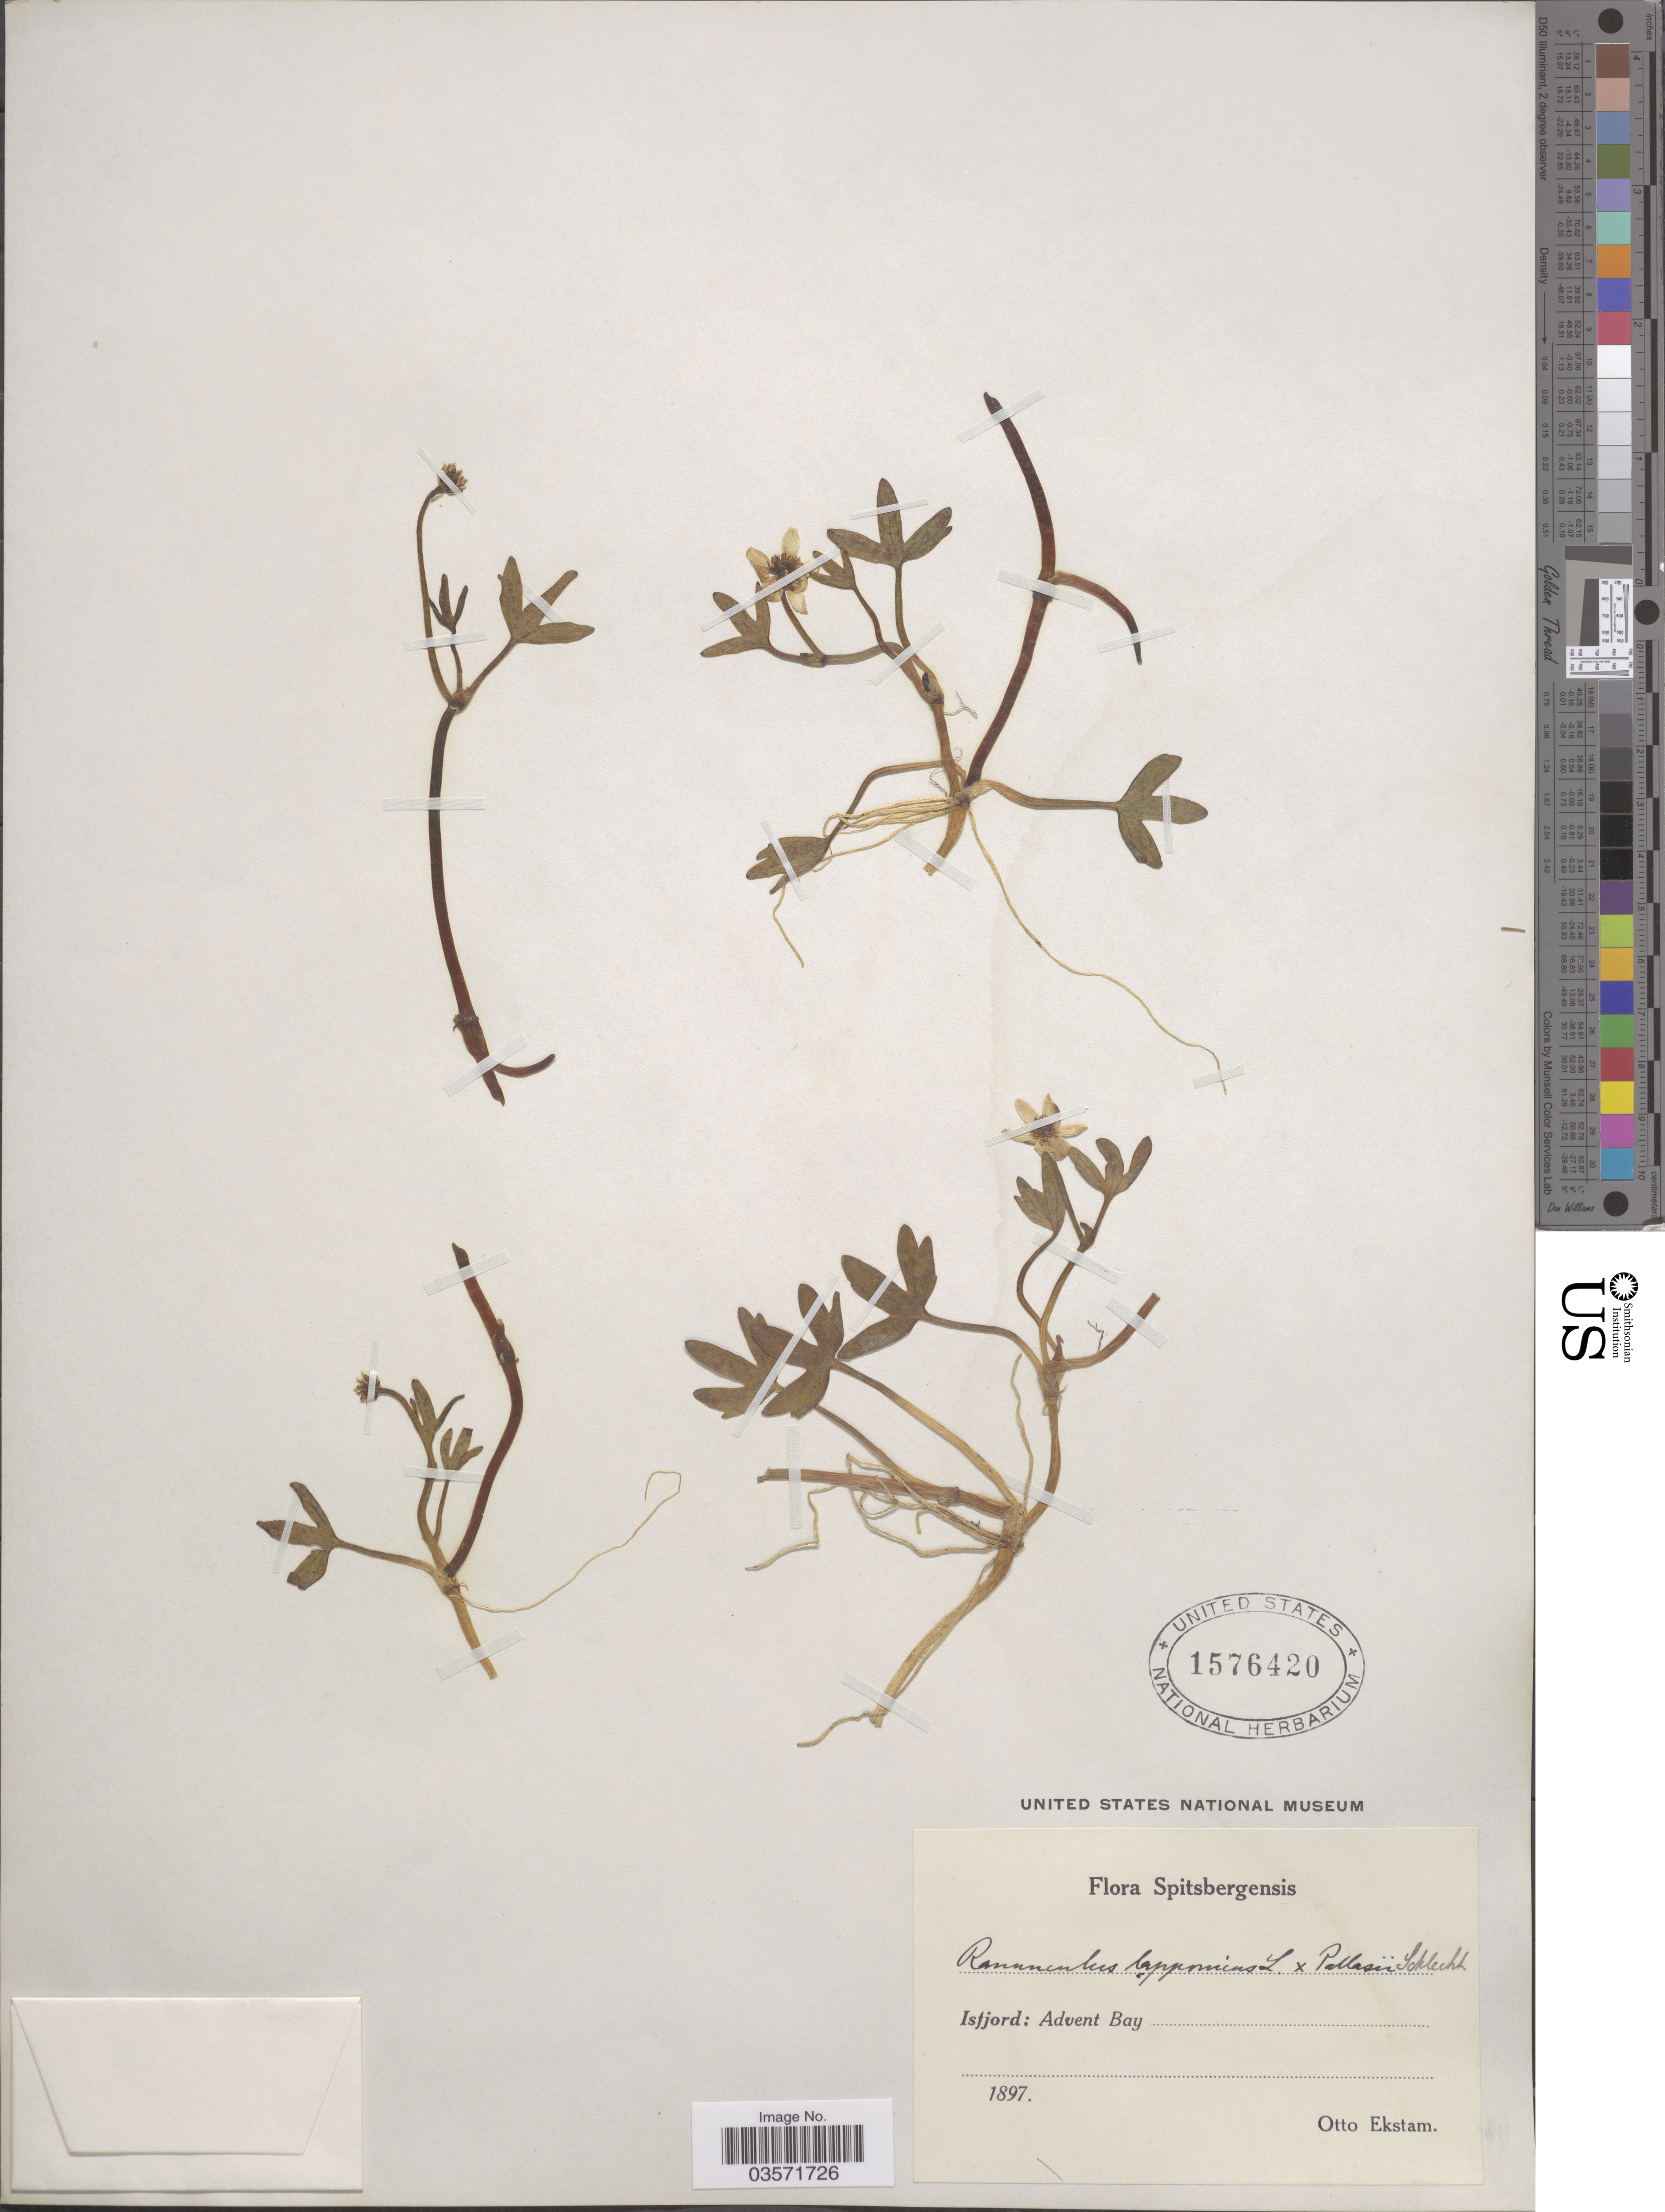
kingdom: Plantae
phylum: Tracheophyta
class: Magnoliopsida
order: Ranunculales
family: Ranunculaceae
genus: Ranunculus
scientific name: Ranunculus lapponicus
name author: L.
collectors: O. Ekstam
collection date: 1897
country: Norway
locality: Spitsbergensis. Isfjord: Advent Bay.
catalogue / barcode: US 1576420